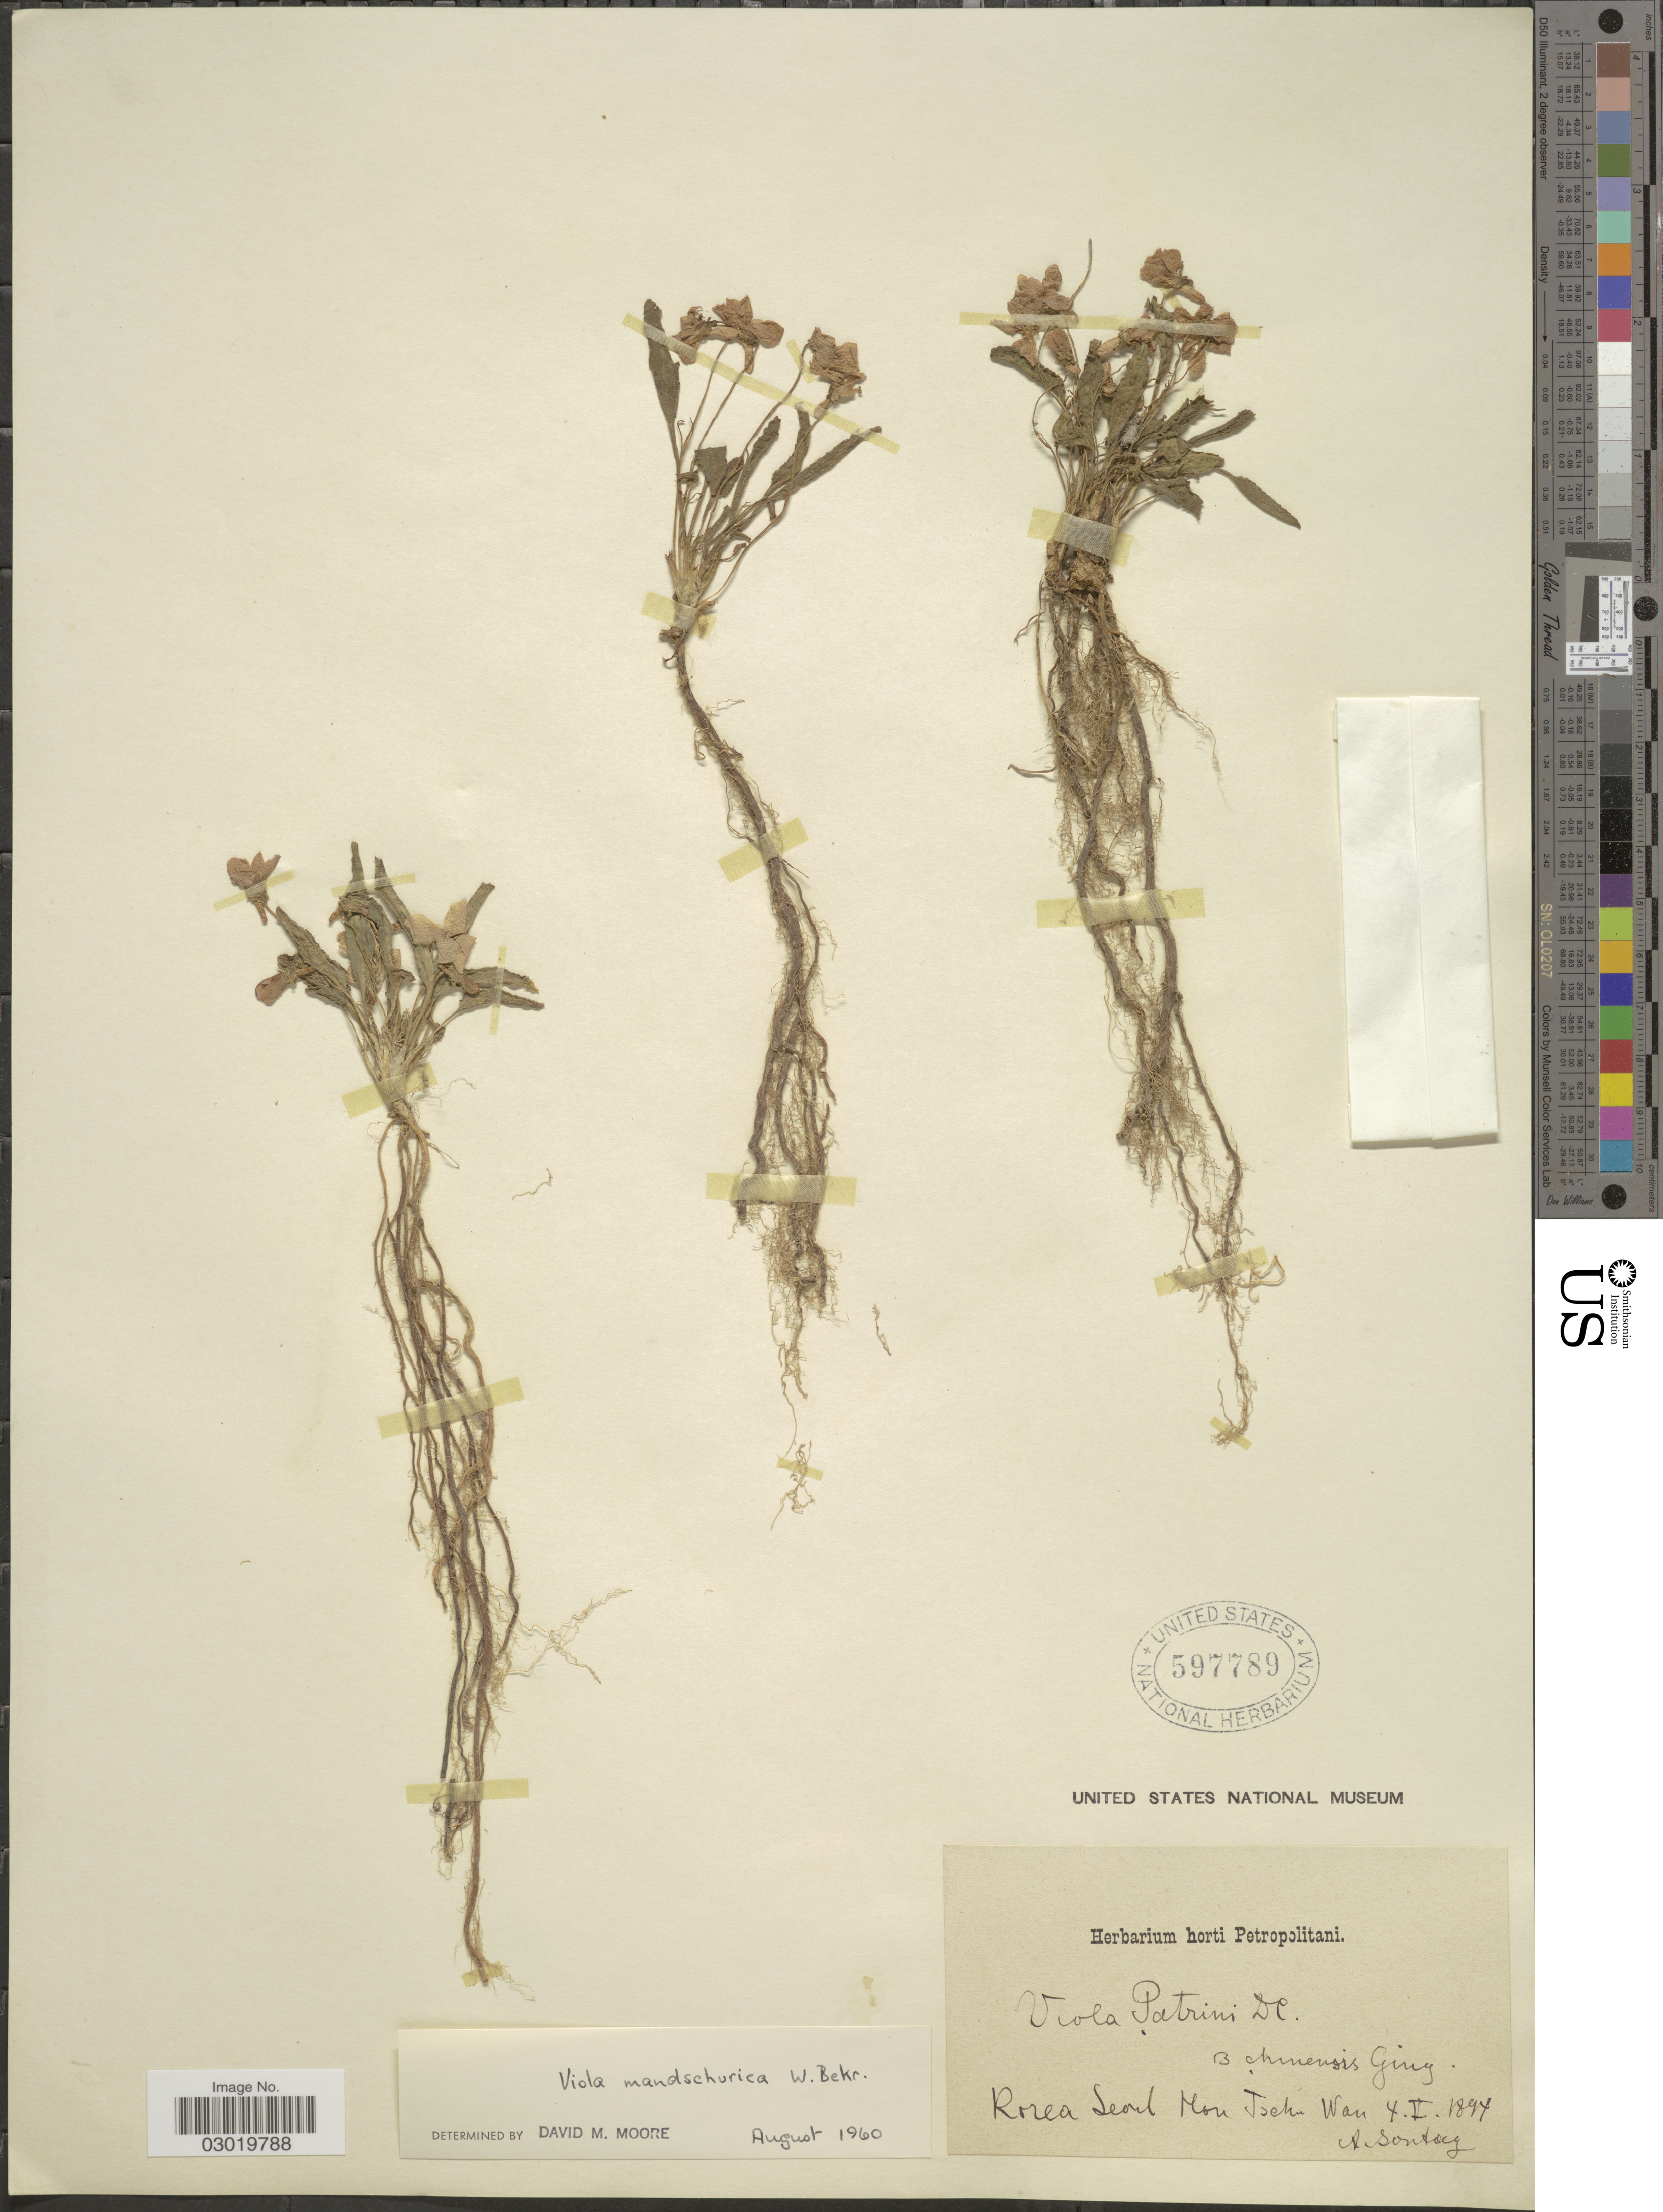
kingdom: Plantae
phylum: Tracheophyta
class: Magnoliopsida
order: Malpighiales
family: Violaceae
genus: Viola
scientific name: Viola mandshurica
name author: W. Becker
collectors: A. Sontag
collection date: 1894-05-04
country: South Korea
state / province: Seoul Special City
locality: Seoul Hou Tseh Wan.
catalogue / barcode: US 597789